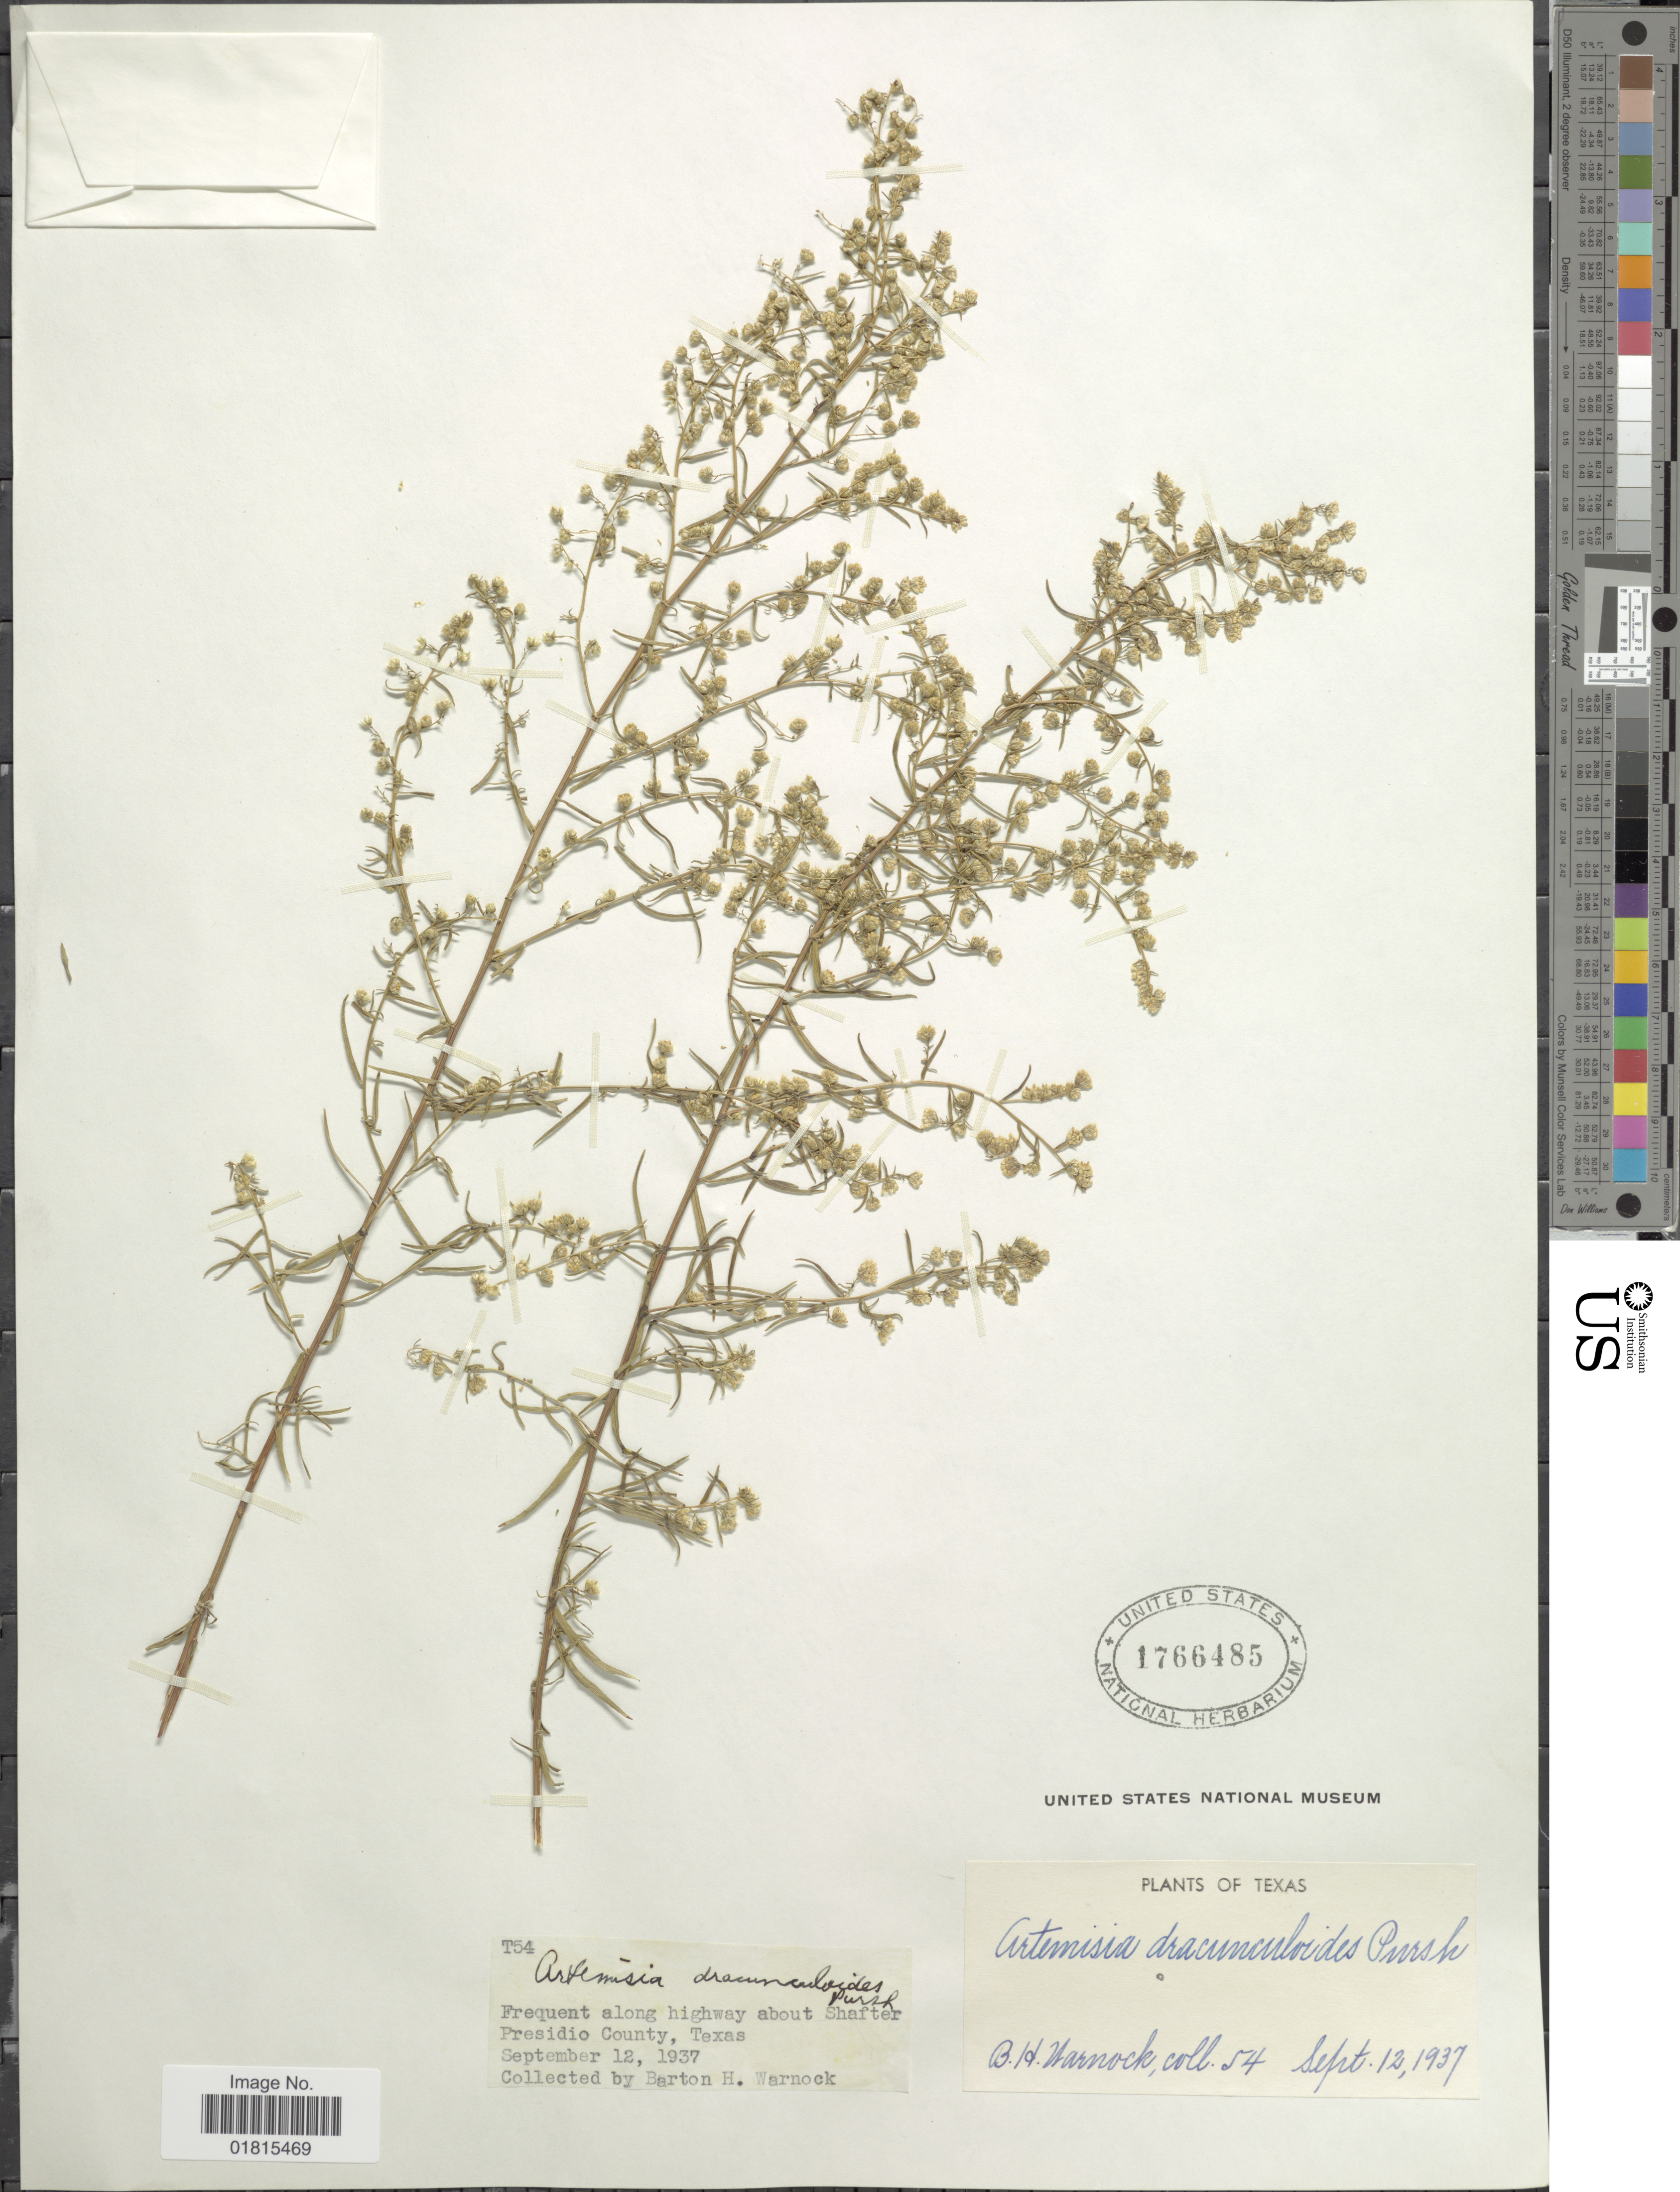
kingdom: Plantae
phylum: Tracheophyta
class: Magnoliopsida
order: Asterales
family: Asteraceae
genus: Artemisia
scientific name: Artemisia filifolia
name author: Torr.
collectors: B. H. Warnock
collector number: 54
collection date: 1937-09-12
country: United States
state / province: Texas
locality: Frequent along highway about Shafter Presidio County, Texas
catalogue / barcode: US 1766485